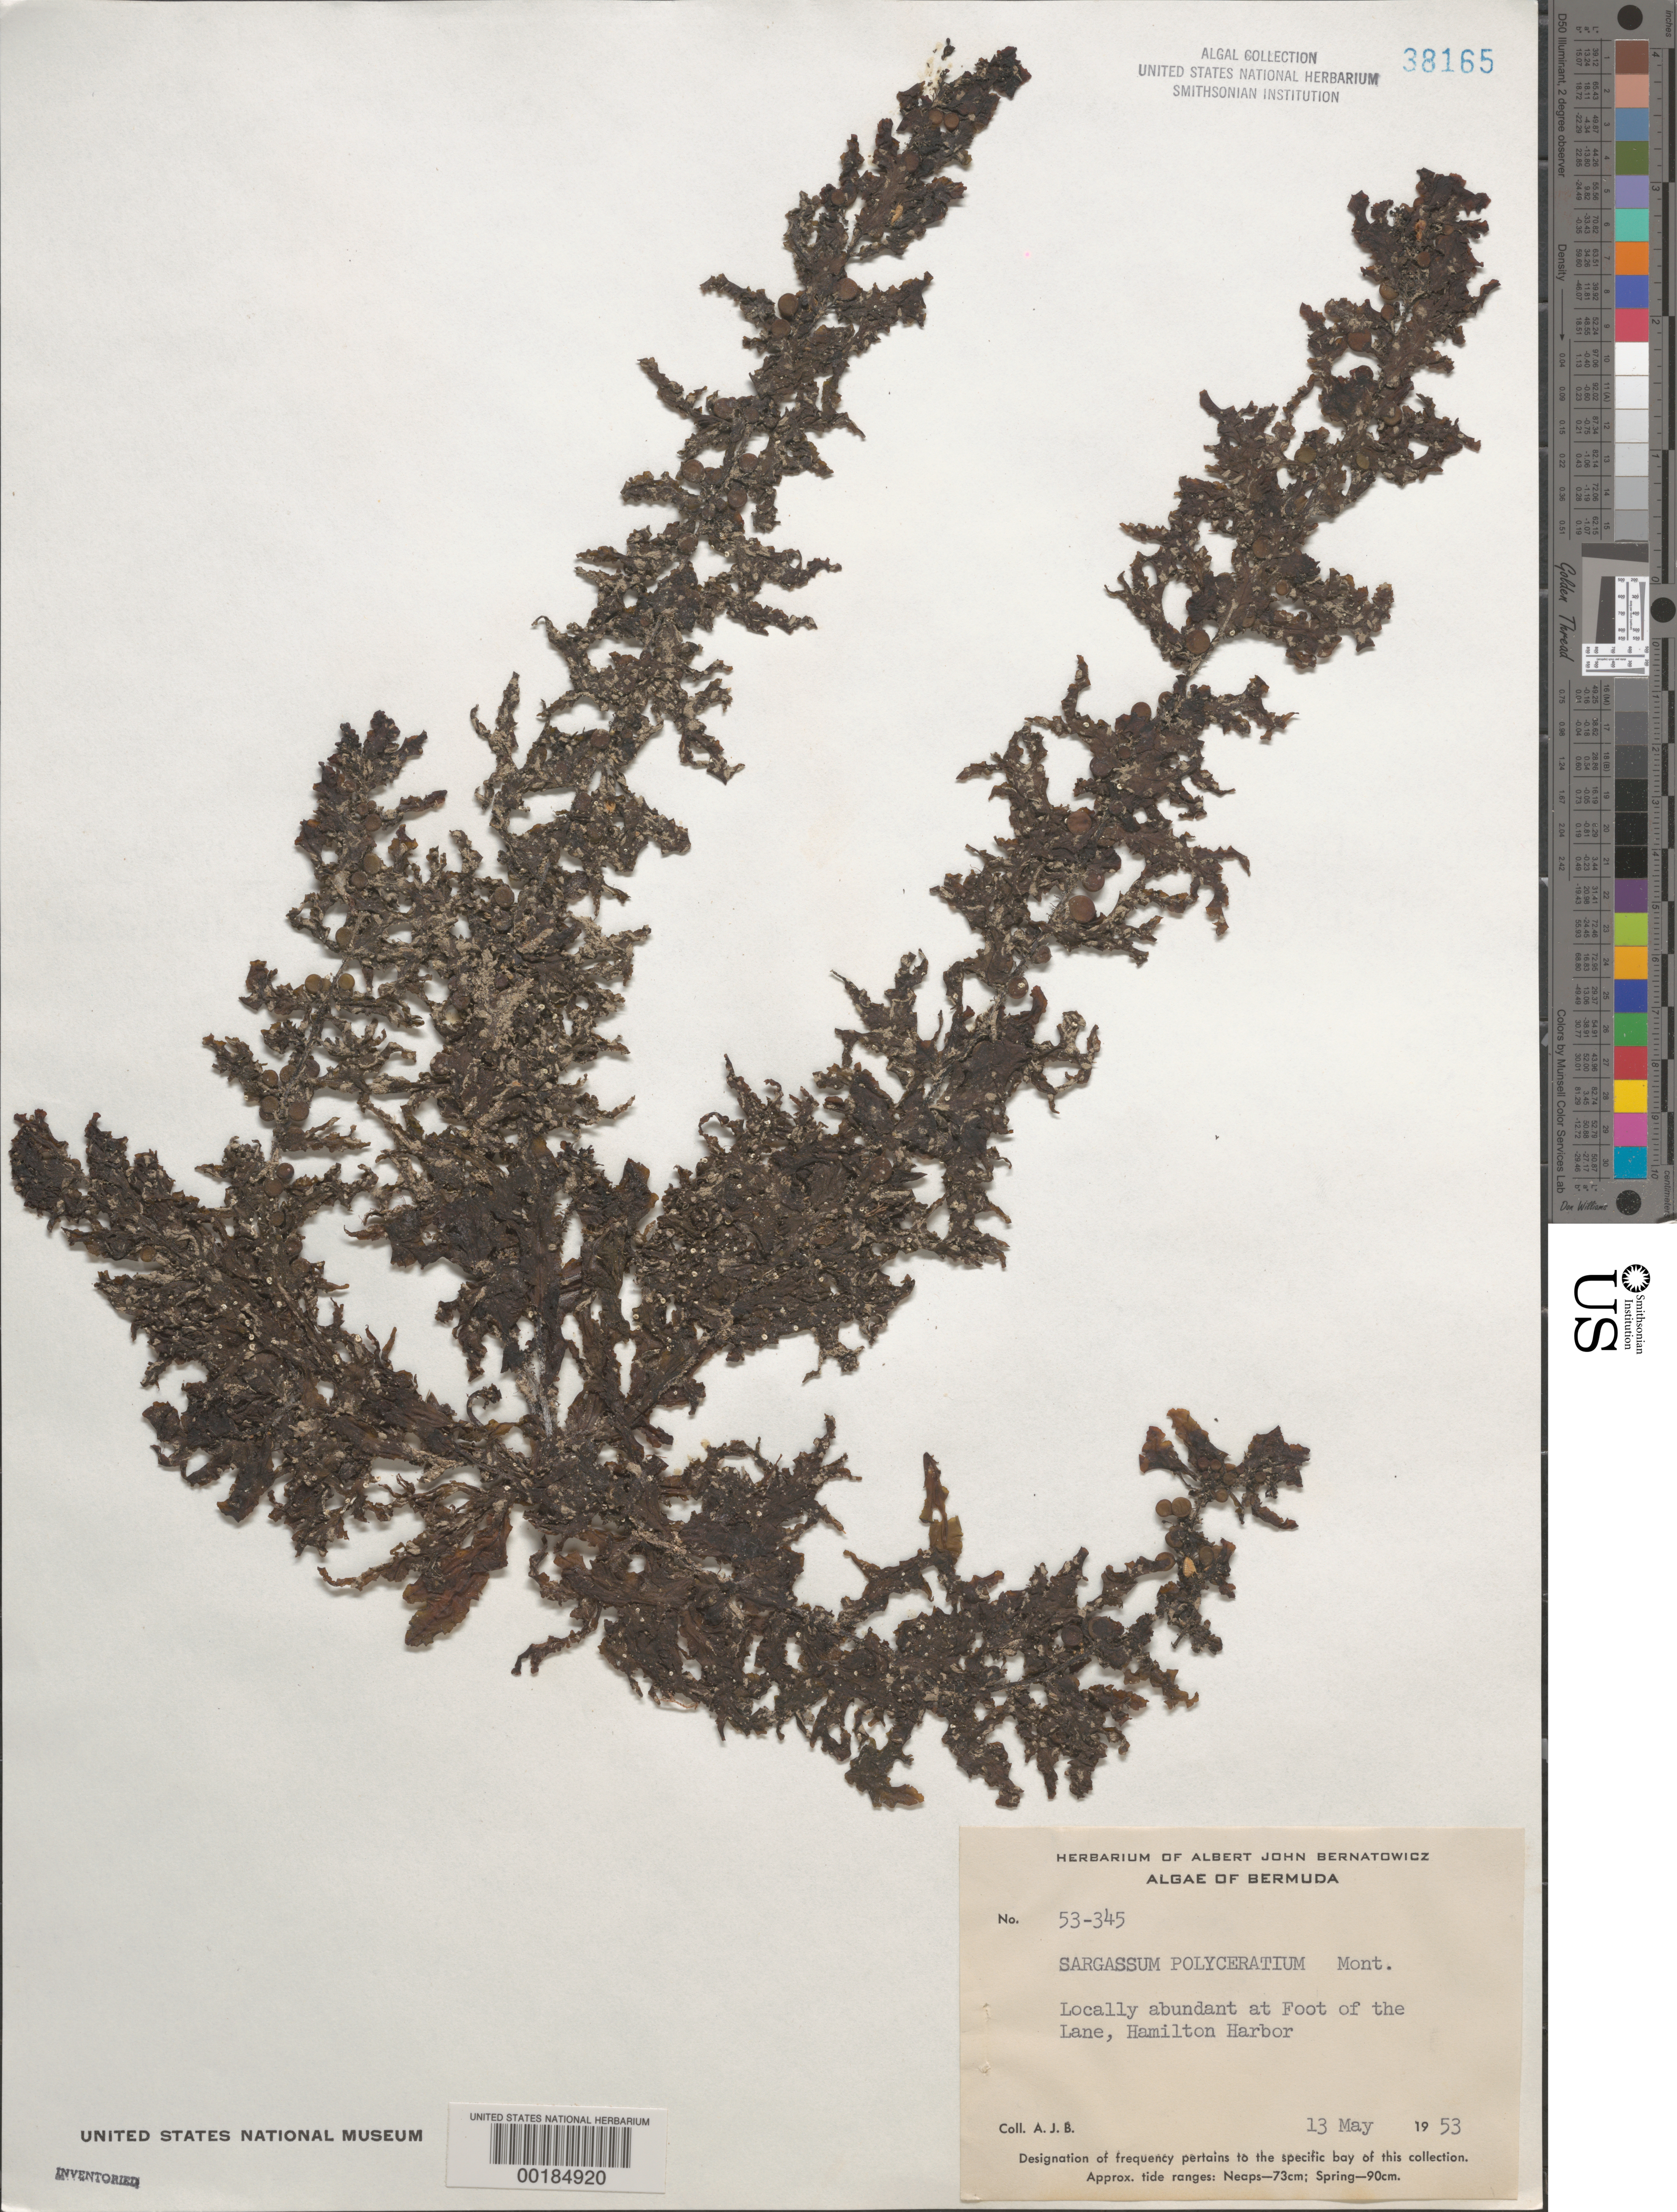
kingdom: Chromista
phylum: Ochrophyta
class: Phaeophyceae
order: Fucales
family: Sargassaceae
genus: Sargassum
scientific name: Sargassum polyceratium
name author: Mont.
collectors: A. Bernatowicz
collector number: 53-345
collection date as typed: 13 May 1953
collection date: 1953-05-13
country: Bermuda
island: Bermuda Island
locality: Hamilton Harbor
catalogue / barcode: US 38165